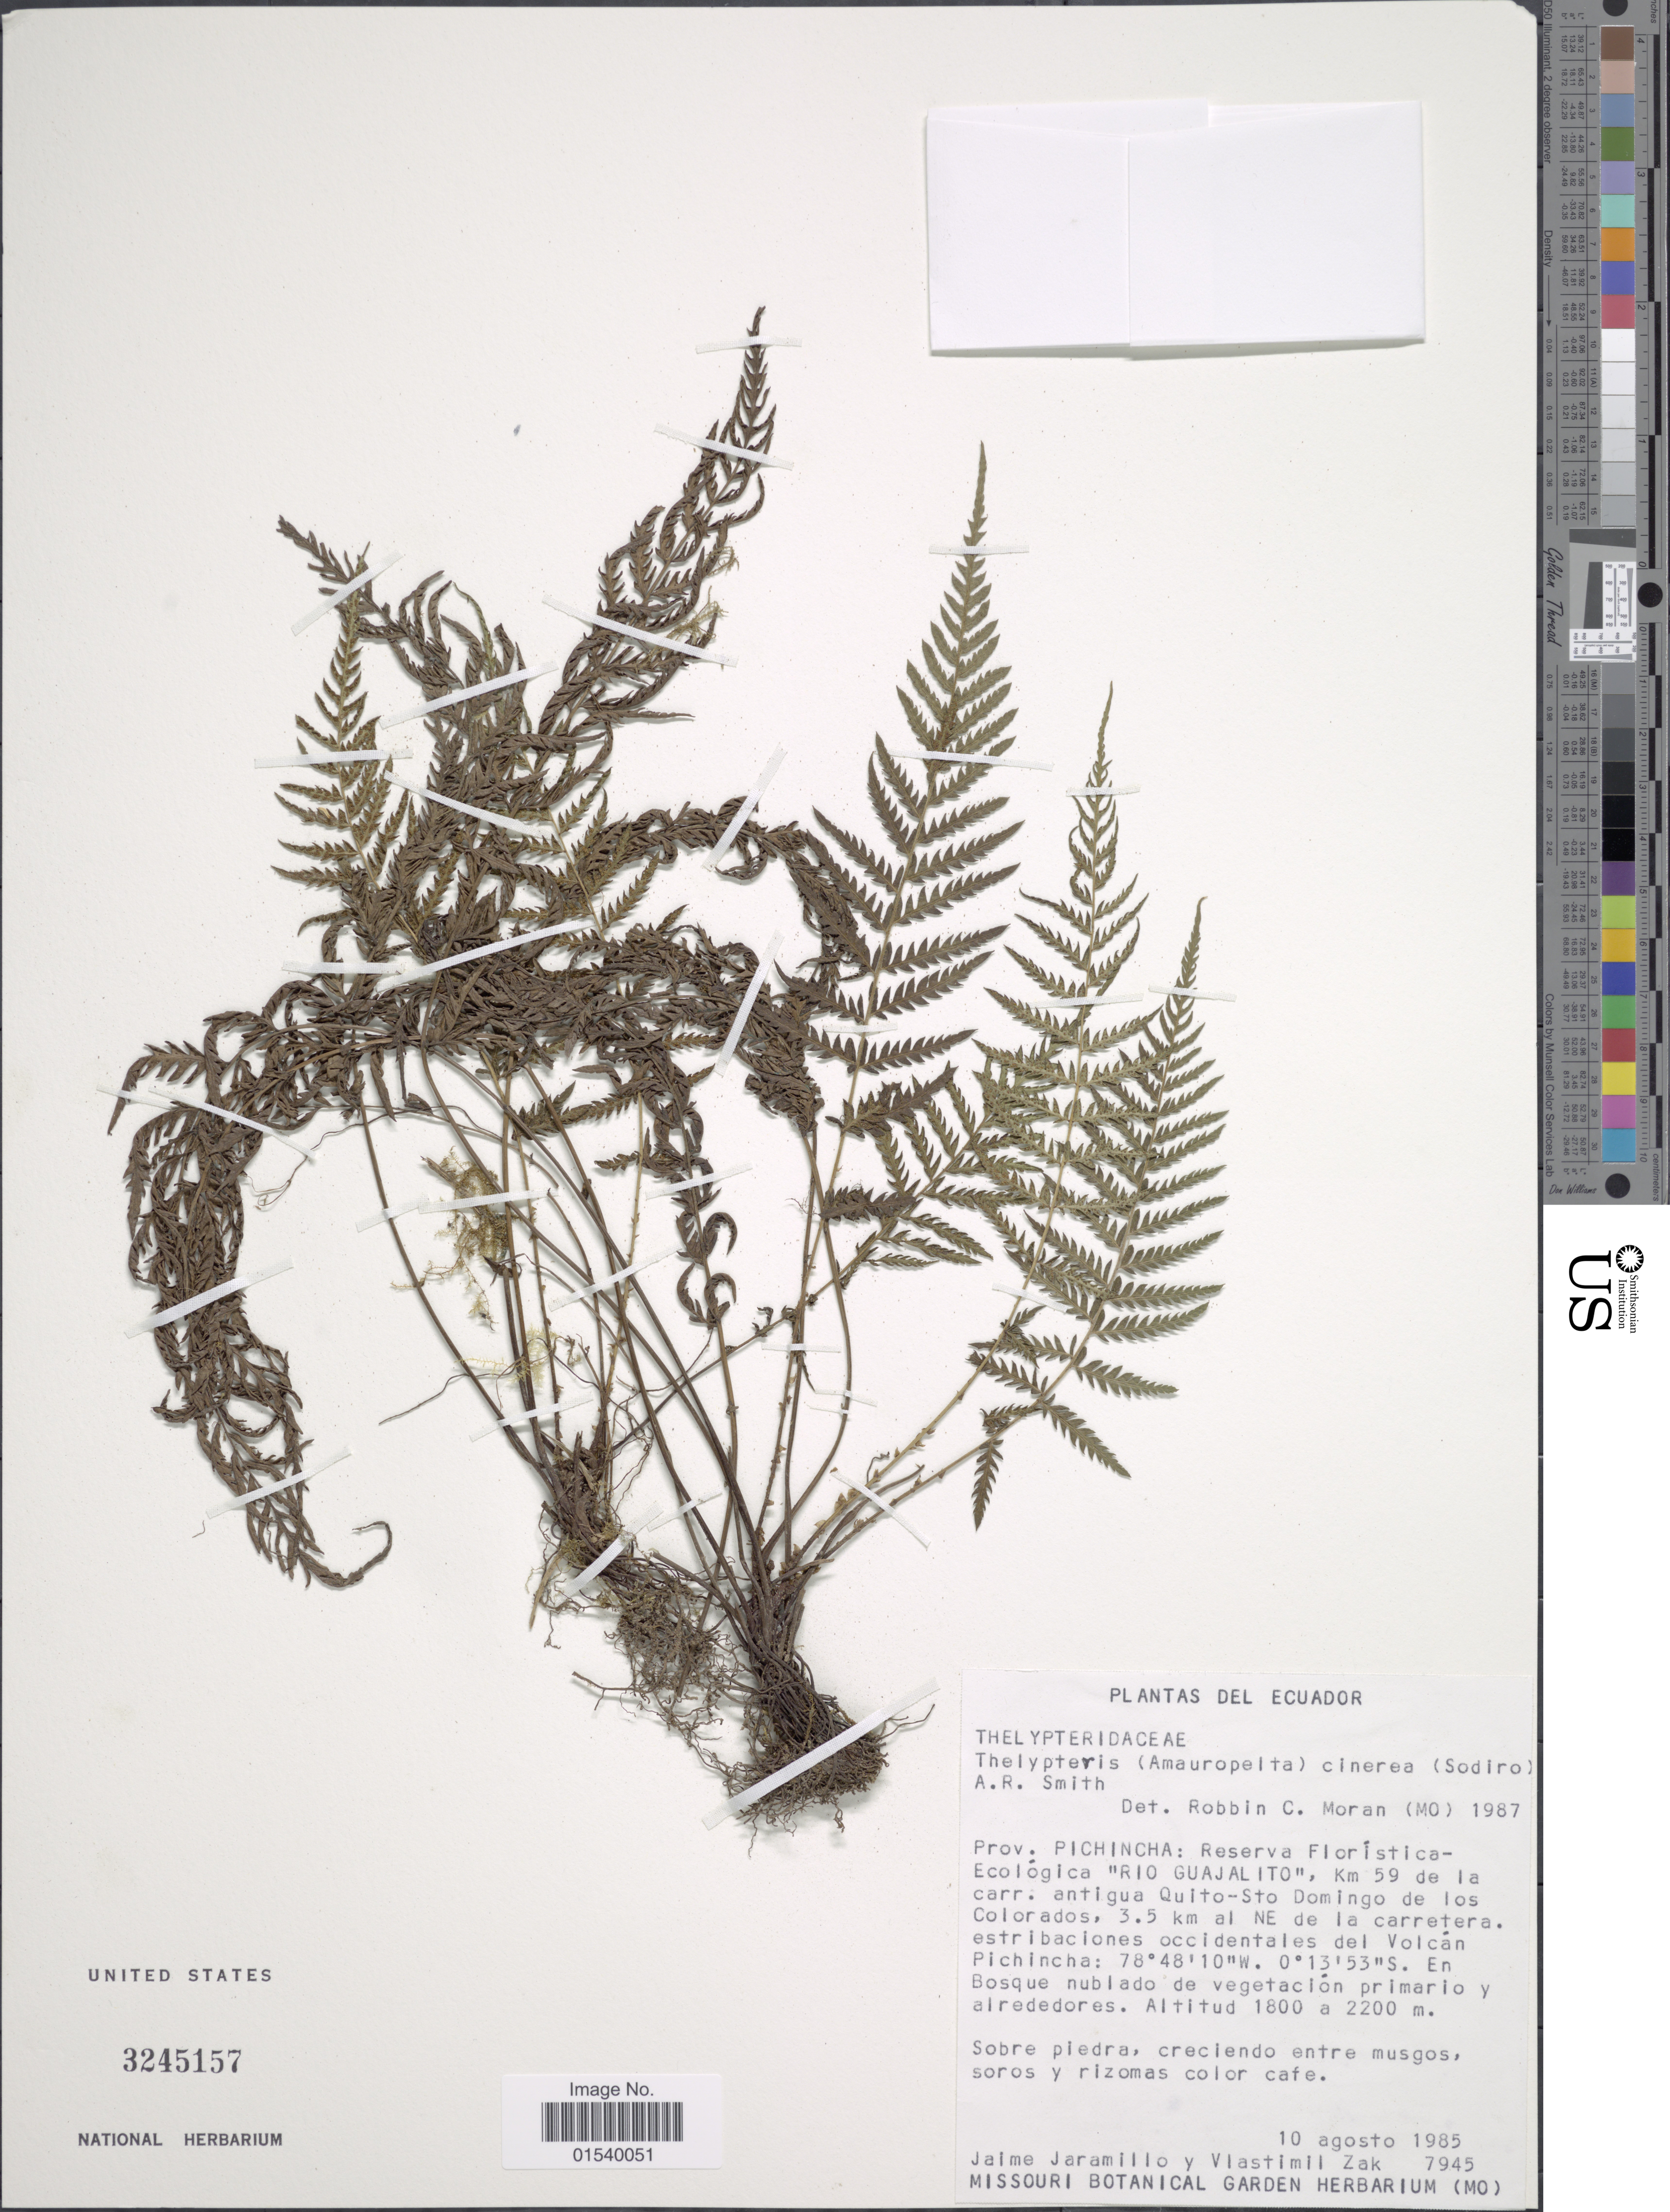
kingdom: Plantae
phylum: Tracheophyta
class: Polypodiopsida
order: Polypodiales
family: Thelypteridaceae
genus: Amauropelta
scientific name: Amauropelta cinerea (Sodiro) comb. nov., ined. 2015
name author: (Sodiro)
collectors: J. Jaramillo & V. Zak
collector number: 7945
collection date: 1985-08-10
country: Ecuador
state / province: Pichincha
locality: Reserva Floristica-Ecologica 'rio Gualito', Km 59 de la carr. antigua Quito-Sto Domingo de los Colorados, 3.5 km al NE de la carretera. estribaciones occidentales del Volcán Pichincha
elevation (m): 1800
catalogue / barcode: US 3245157